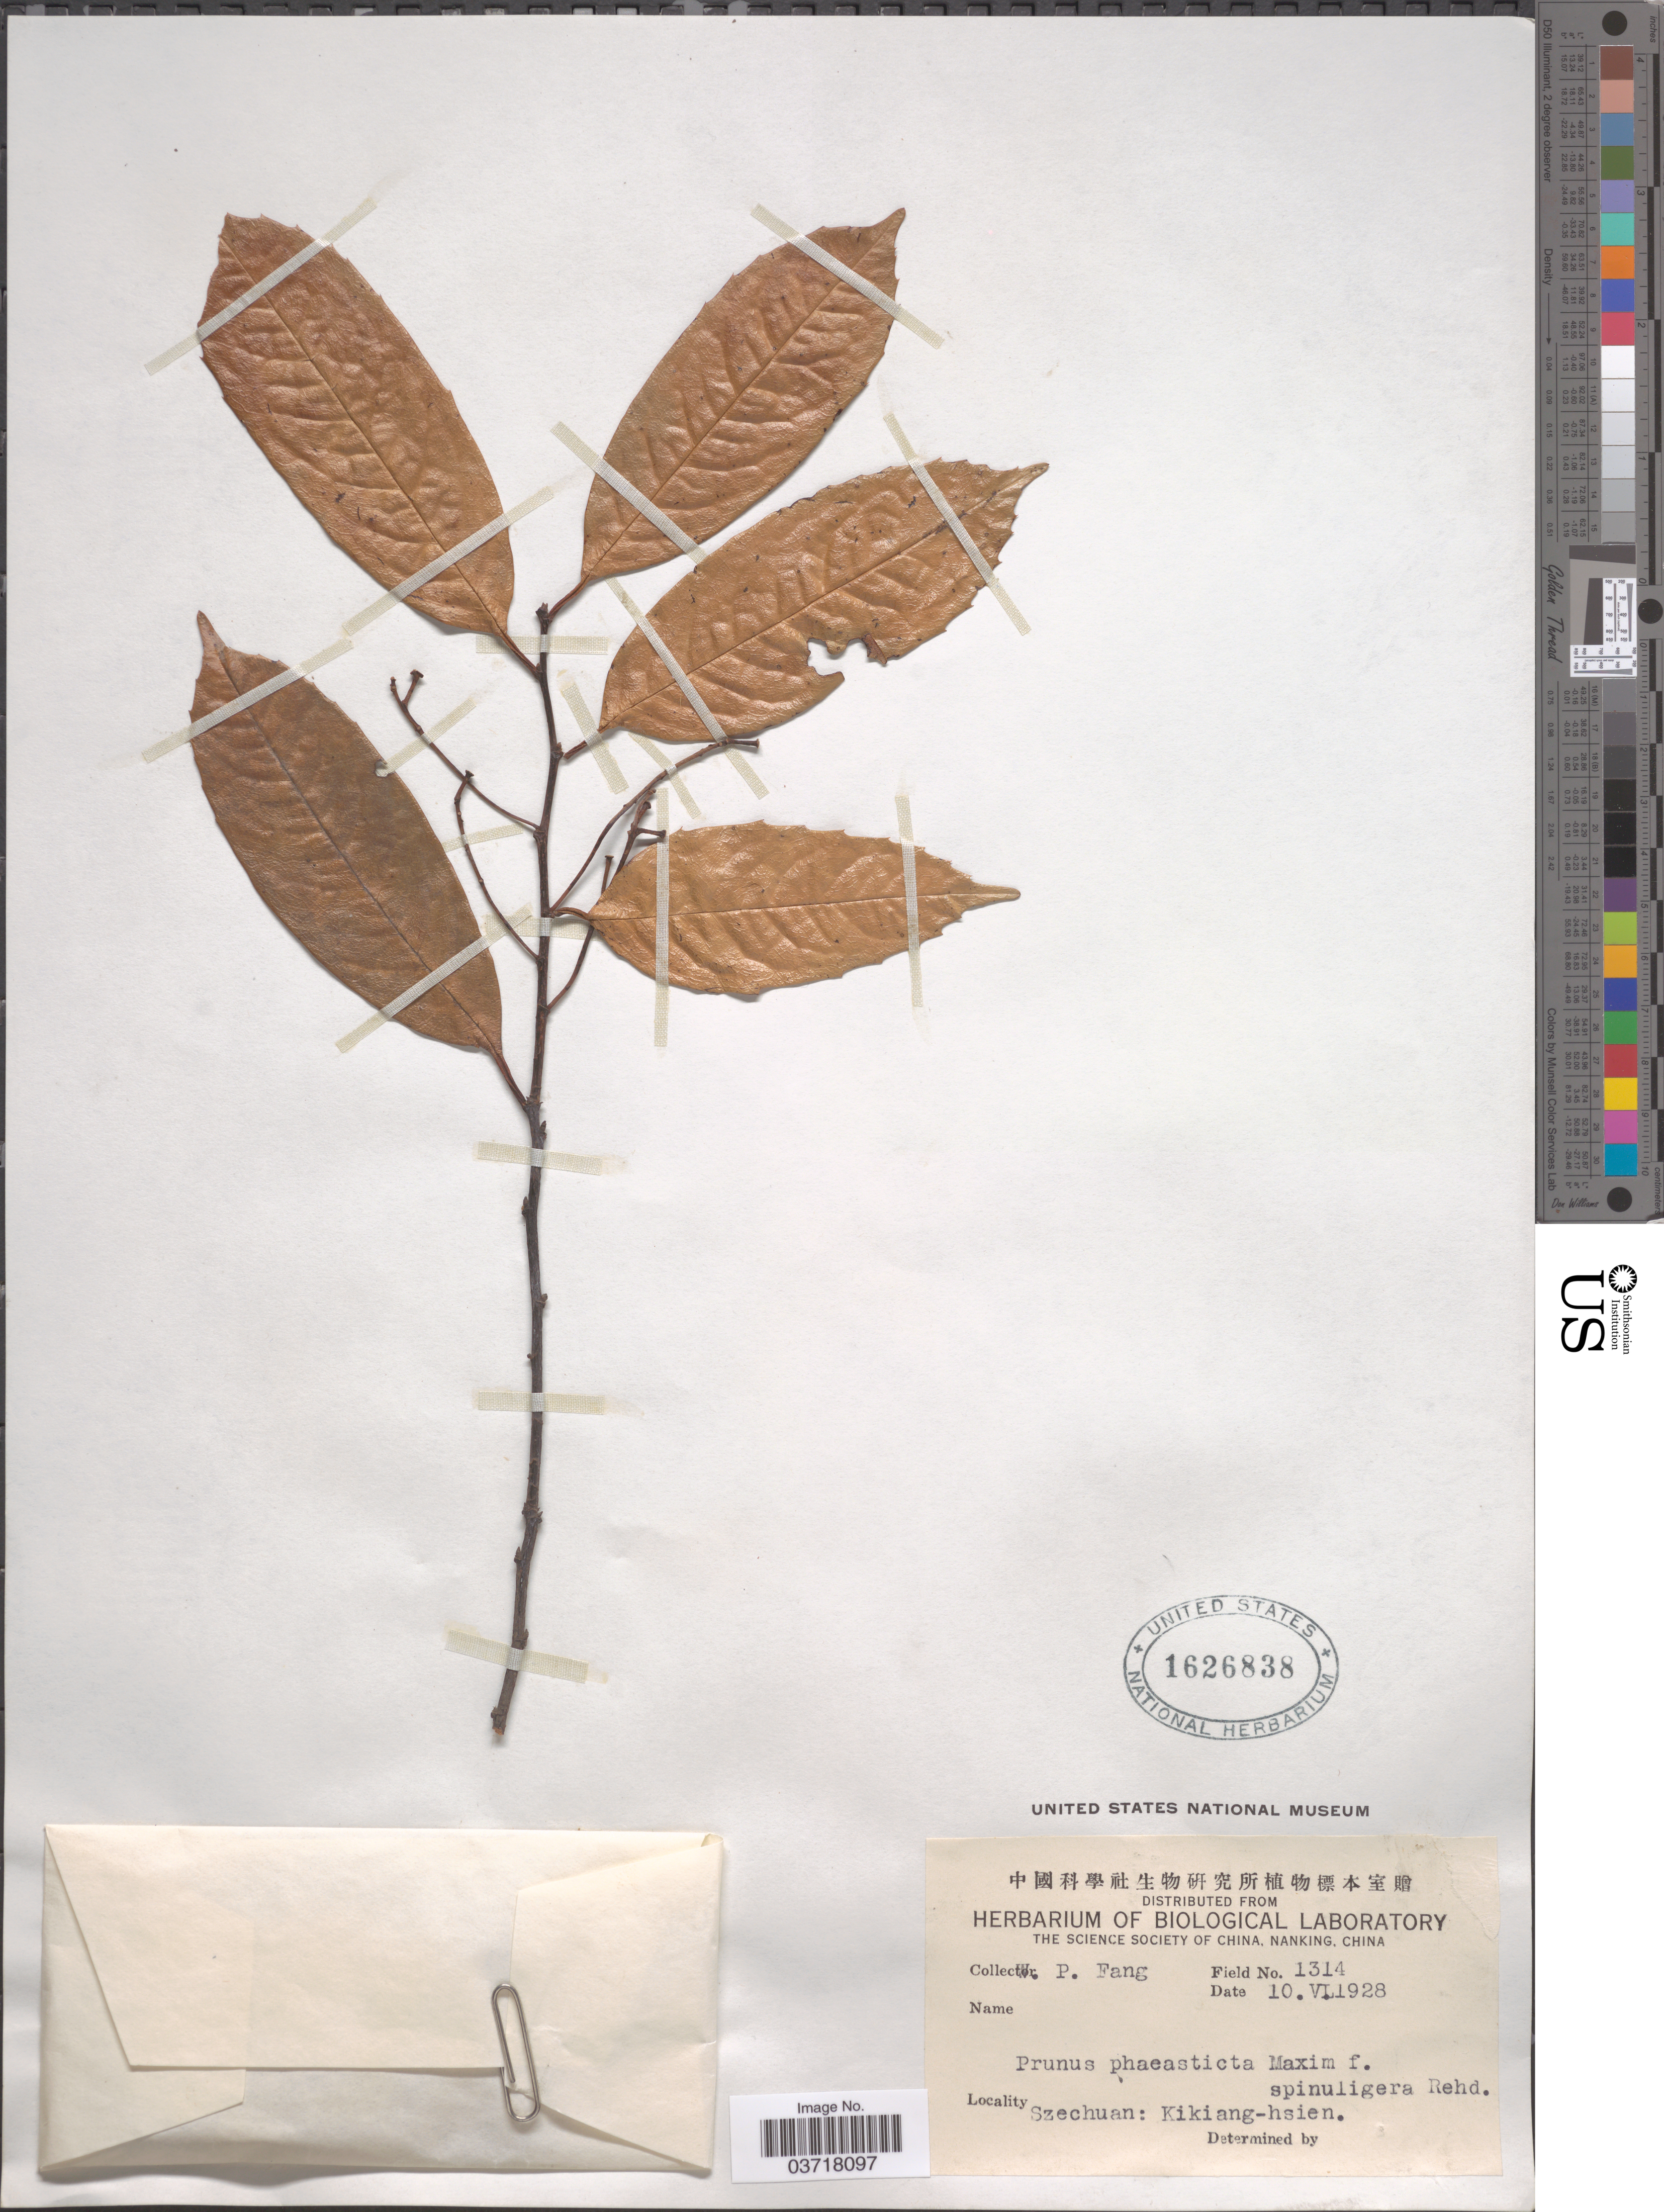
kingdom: Plantae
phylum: Tracheophyta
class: Magnoliopsida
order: Rosales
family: Rosaceae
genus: Prunus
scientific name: Prunus phaeosticta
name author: (Hance) Maxim.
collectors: W. P. Fang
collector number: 1314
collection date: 1928-06-10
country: China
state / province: Sichuan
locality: Szechuan: Kikiang-hsien.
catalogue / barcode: US 1626838